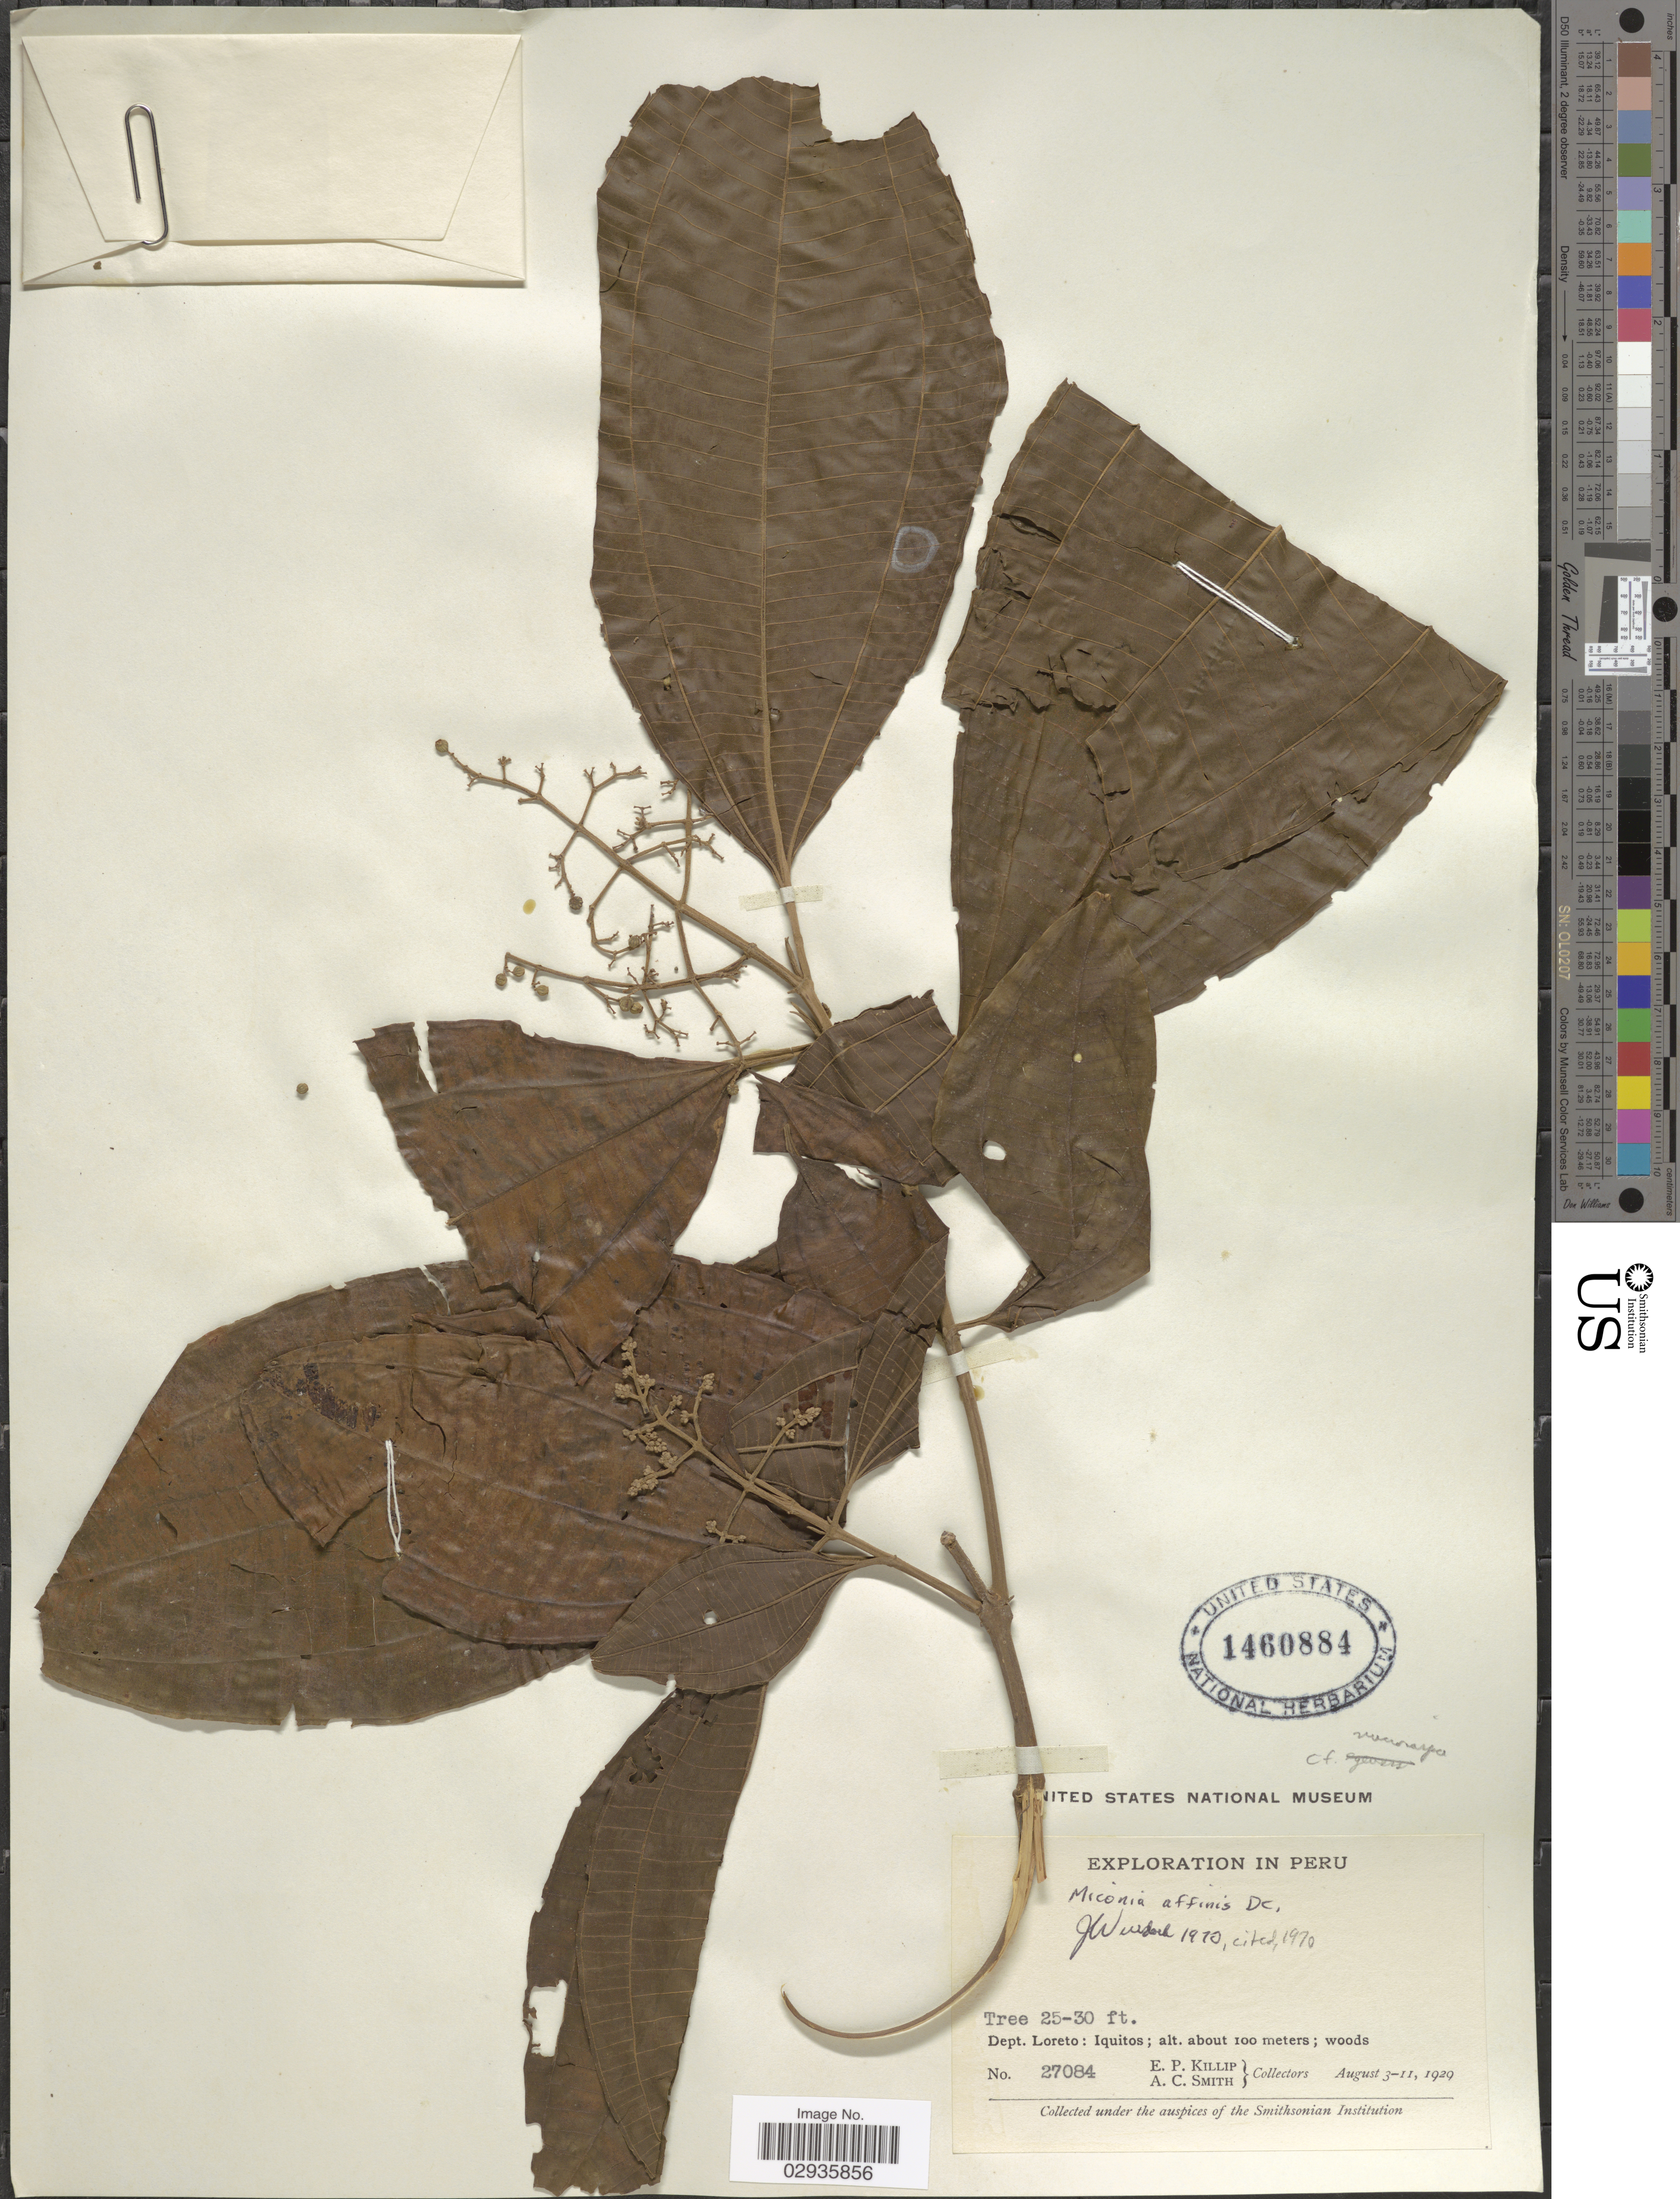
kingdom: Plantae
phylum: Tracheophyta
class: Magnoliopsida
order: Myrtales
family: Melastomataceae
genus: Miconia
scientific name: Miconia affinis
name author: DC.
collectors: E. P. Killip & A. C. Smith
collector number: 27084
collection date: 1929-08-03/1929-08-11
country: Peru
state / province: Loreto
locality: Dept. Loreto: Iquitos.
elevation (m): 100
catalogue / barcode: US 1460884